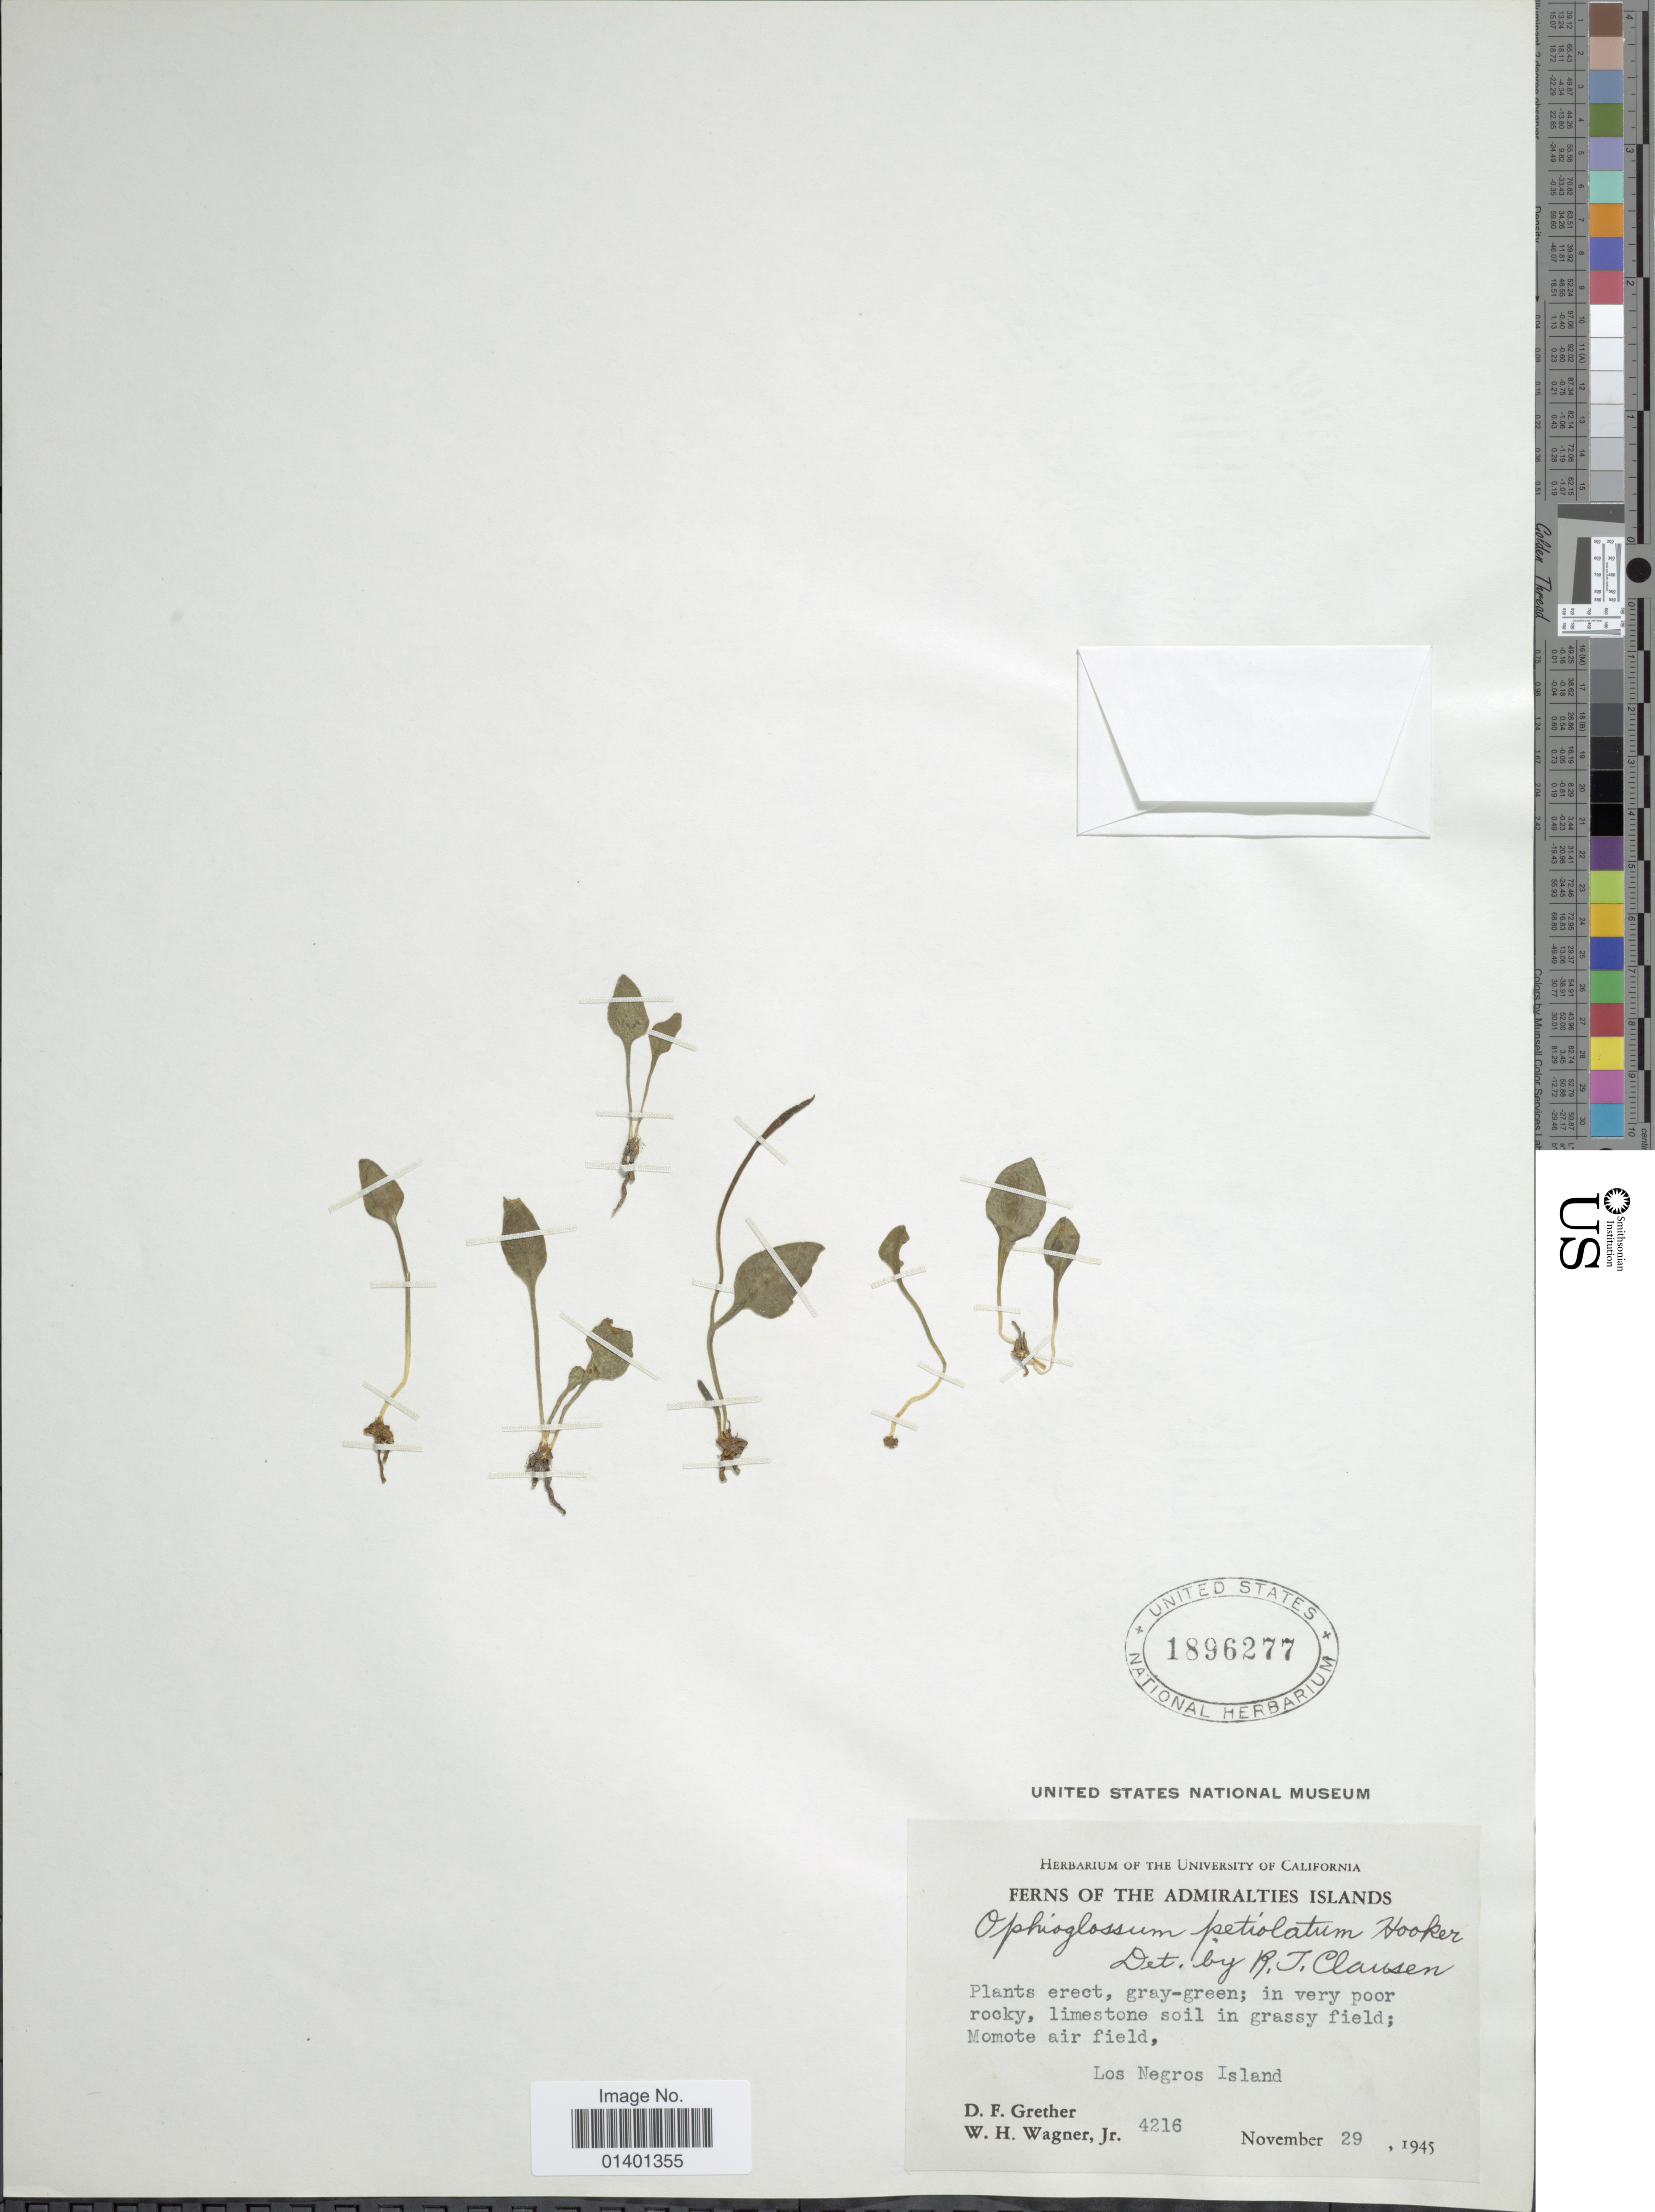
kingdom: Plantae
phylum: Tracheophyta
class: Polypodiopsida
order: Ophioglossales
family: Ophioglossaceae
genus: Ophioglossum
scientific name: Ophioglossum petiolatum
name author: Hook.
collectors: D. F. Grether & W. H. Wagner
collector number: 4216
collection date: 1945-11-29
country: Papua New Guinea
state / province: Manus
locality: Admiralties Islands, Momote air field, Los Negros Island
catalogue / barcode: US 1896277